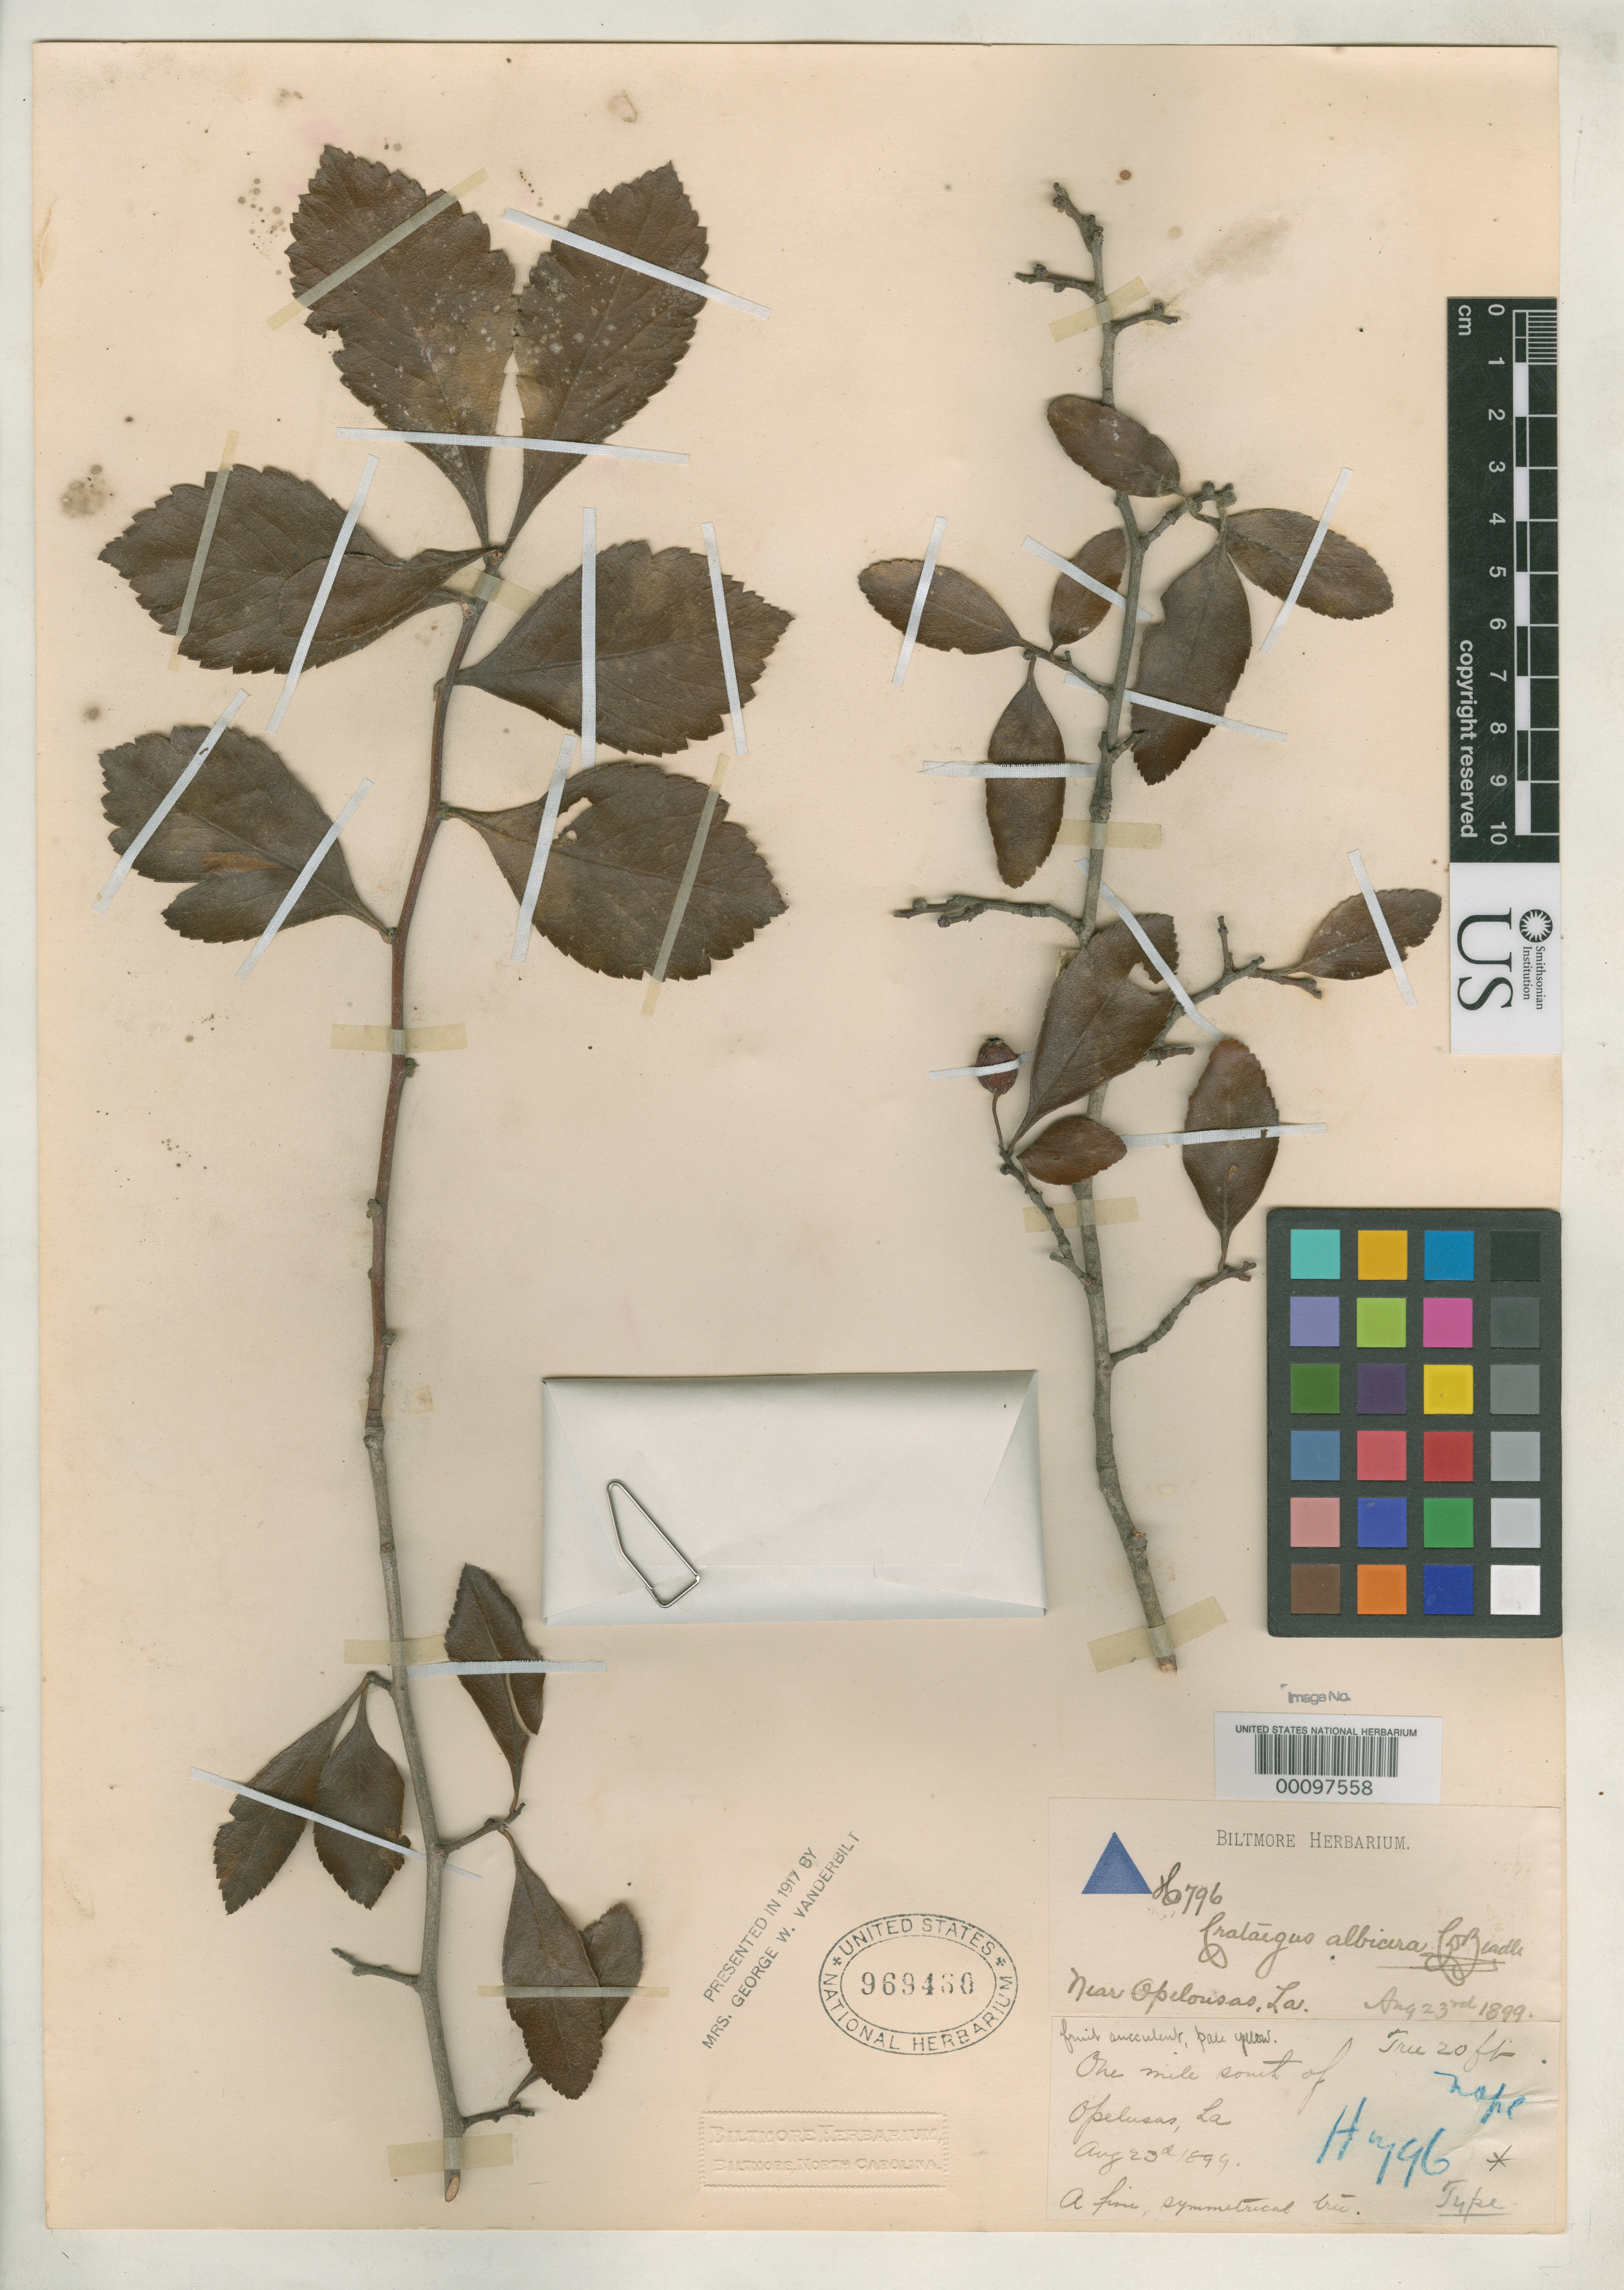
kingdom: Plantae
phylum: Tracheophyta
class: Magnoliopsida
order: Rosales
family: Rosaceae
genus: Crataegus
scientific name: Crataegus albicera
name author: Beadle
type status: Type Collection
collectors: ex herb. Biltmore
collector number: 796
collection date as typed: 23 Aug 1899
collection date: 1899-08-23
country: United States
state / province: Louisiana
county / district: St. Landry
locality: Vicinity of Opelousas.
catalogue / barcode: US 969460